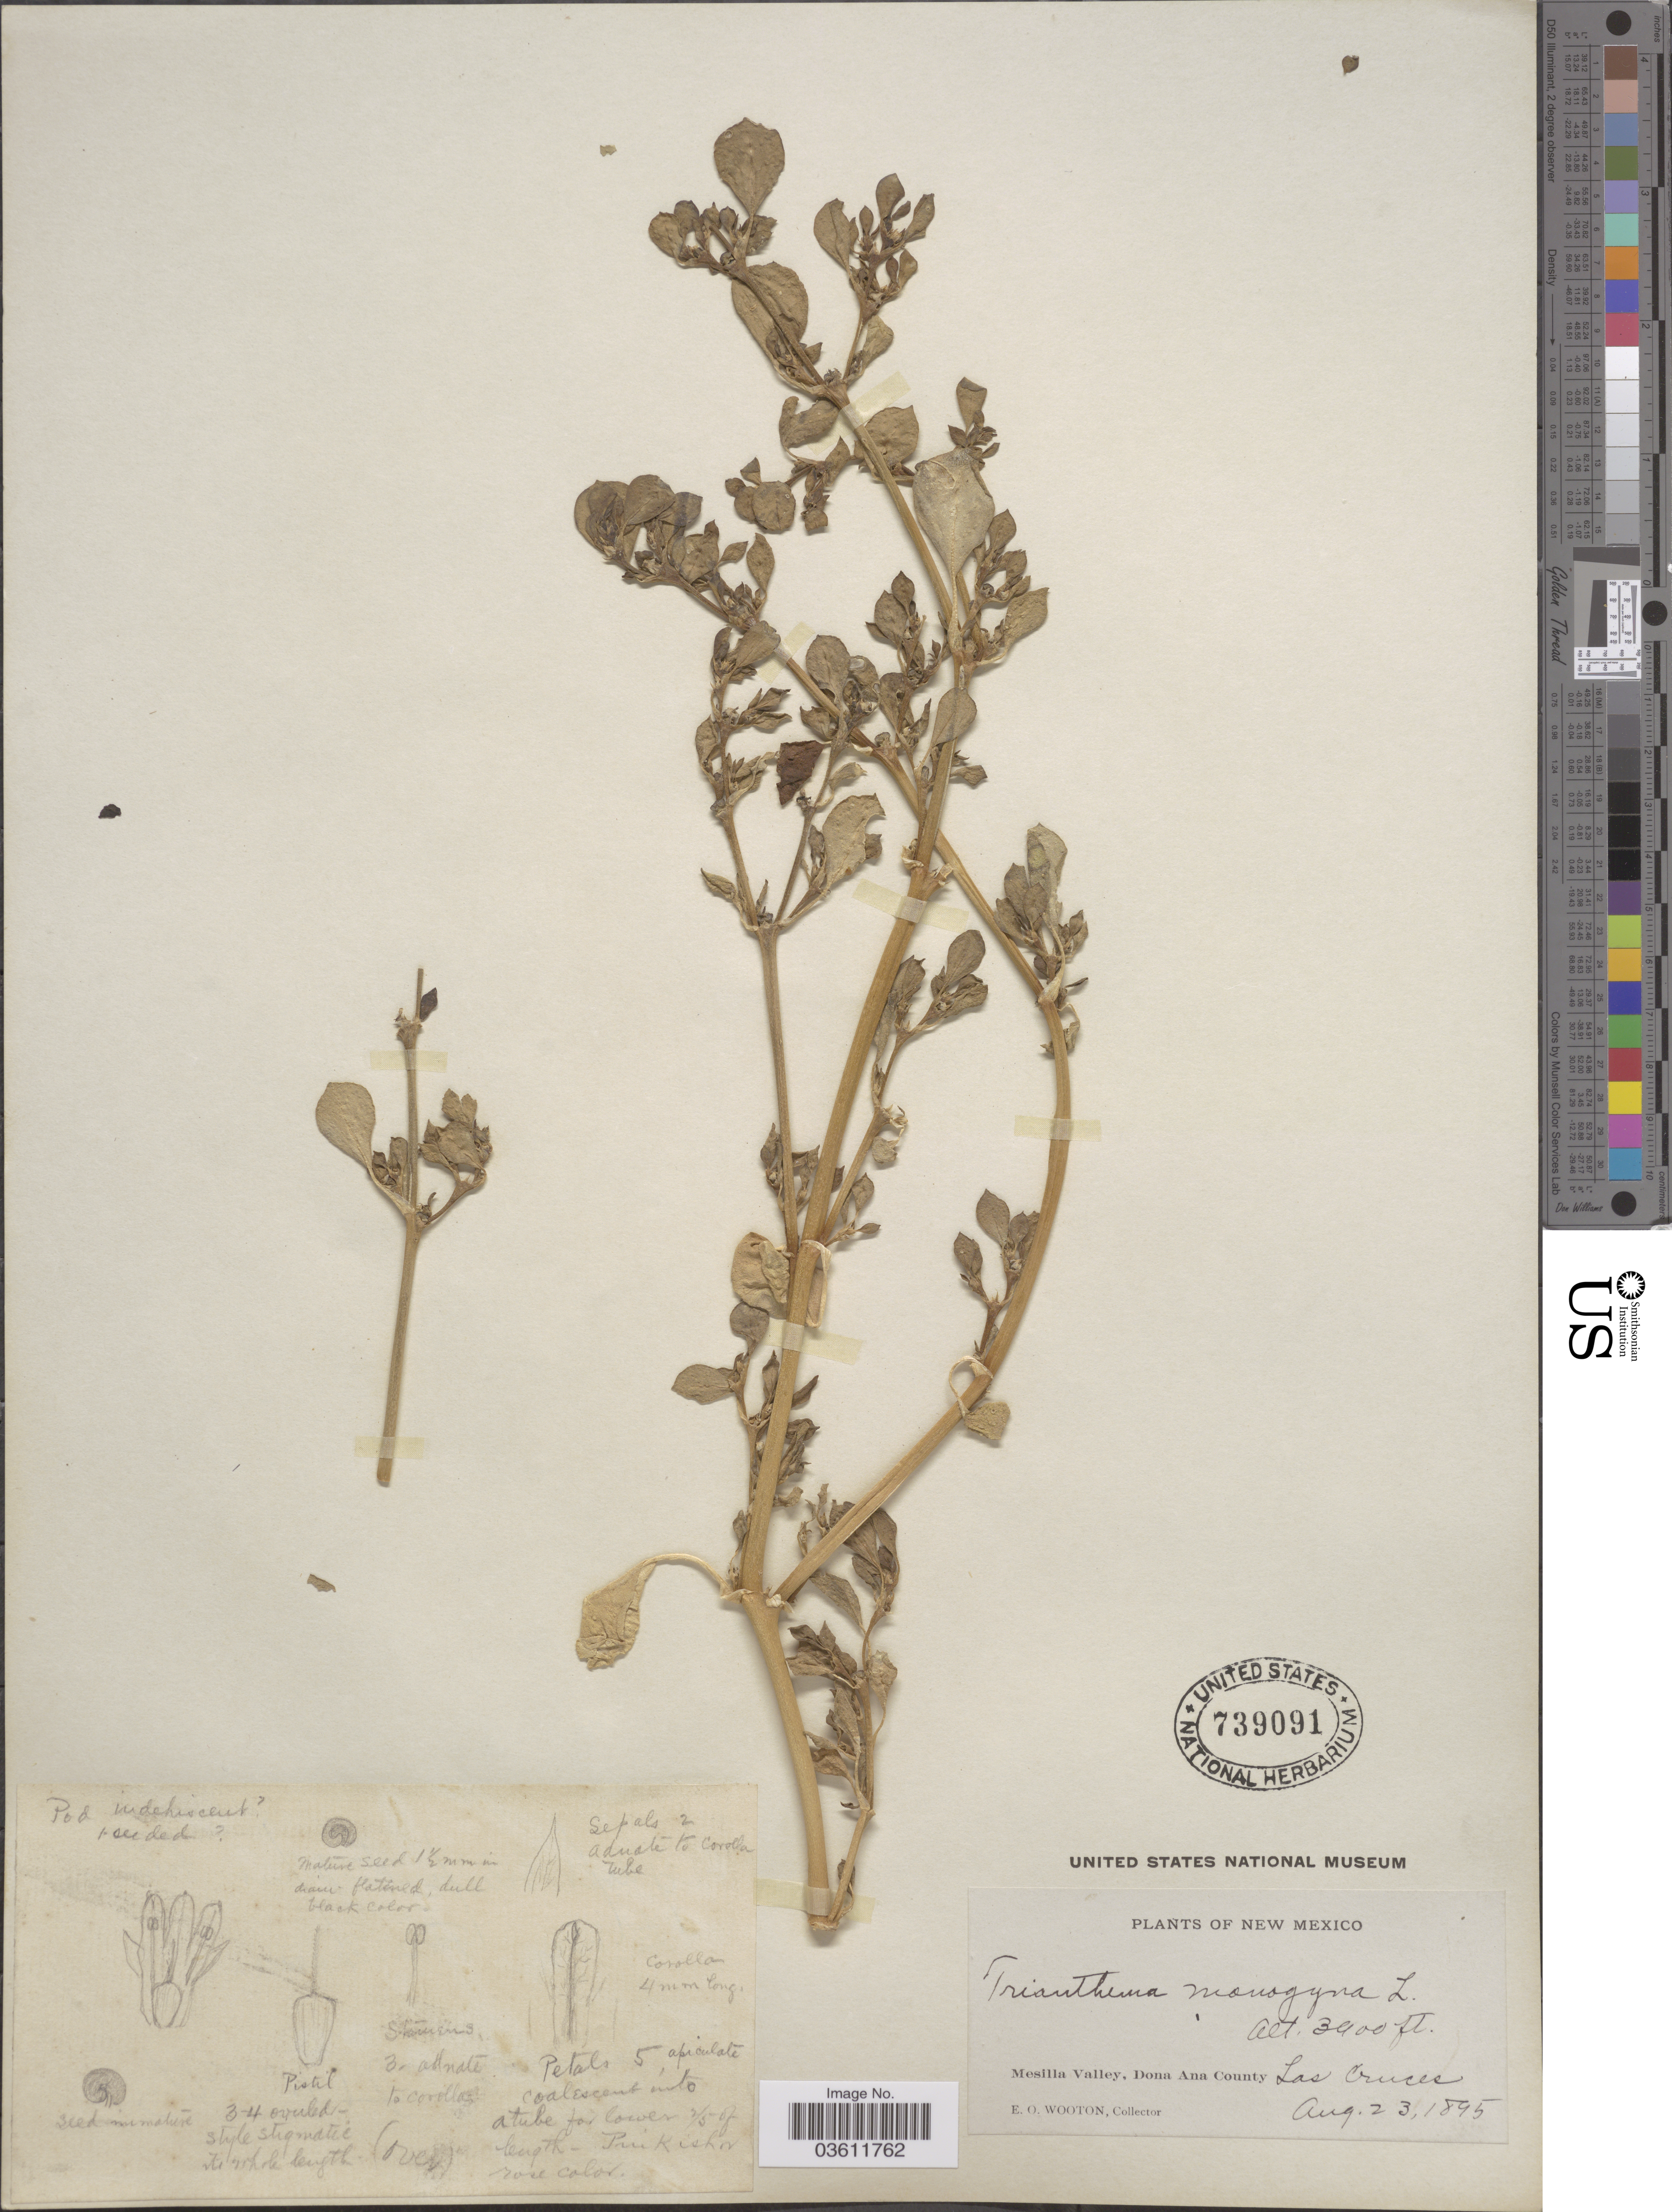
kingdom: Plantae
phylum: Tracheophyta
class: Magnoliopsida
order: Caryophyllales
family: Aizoaceae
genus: Trianthema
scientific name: Trianthema portulacastrum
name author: L.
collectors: E. O. Wooton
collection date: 1895-08-23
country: United States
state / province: New Mexico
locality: Mesilla Valley, Dona Ana County. Las Cruces.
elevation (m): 1036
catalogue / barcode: US 739091